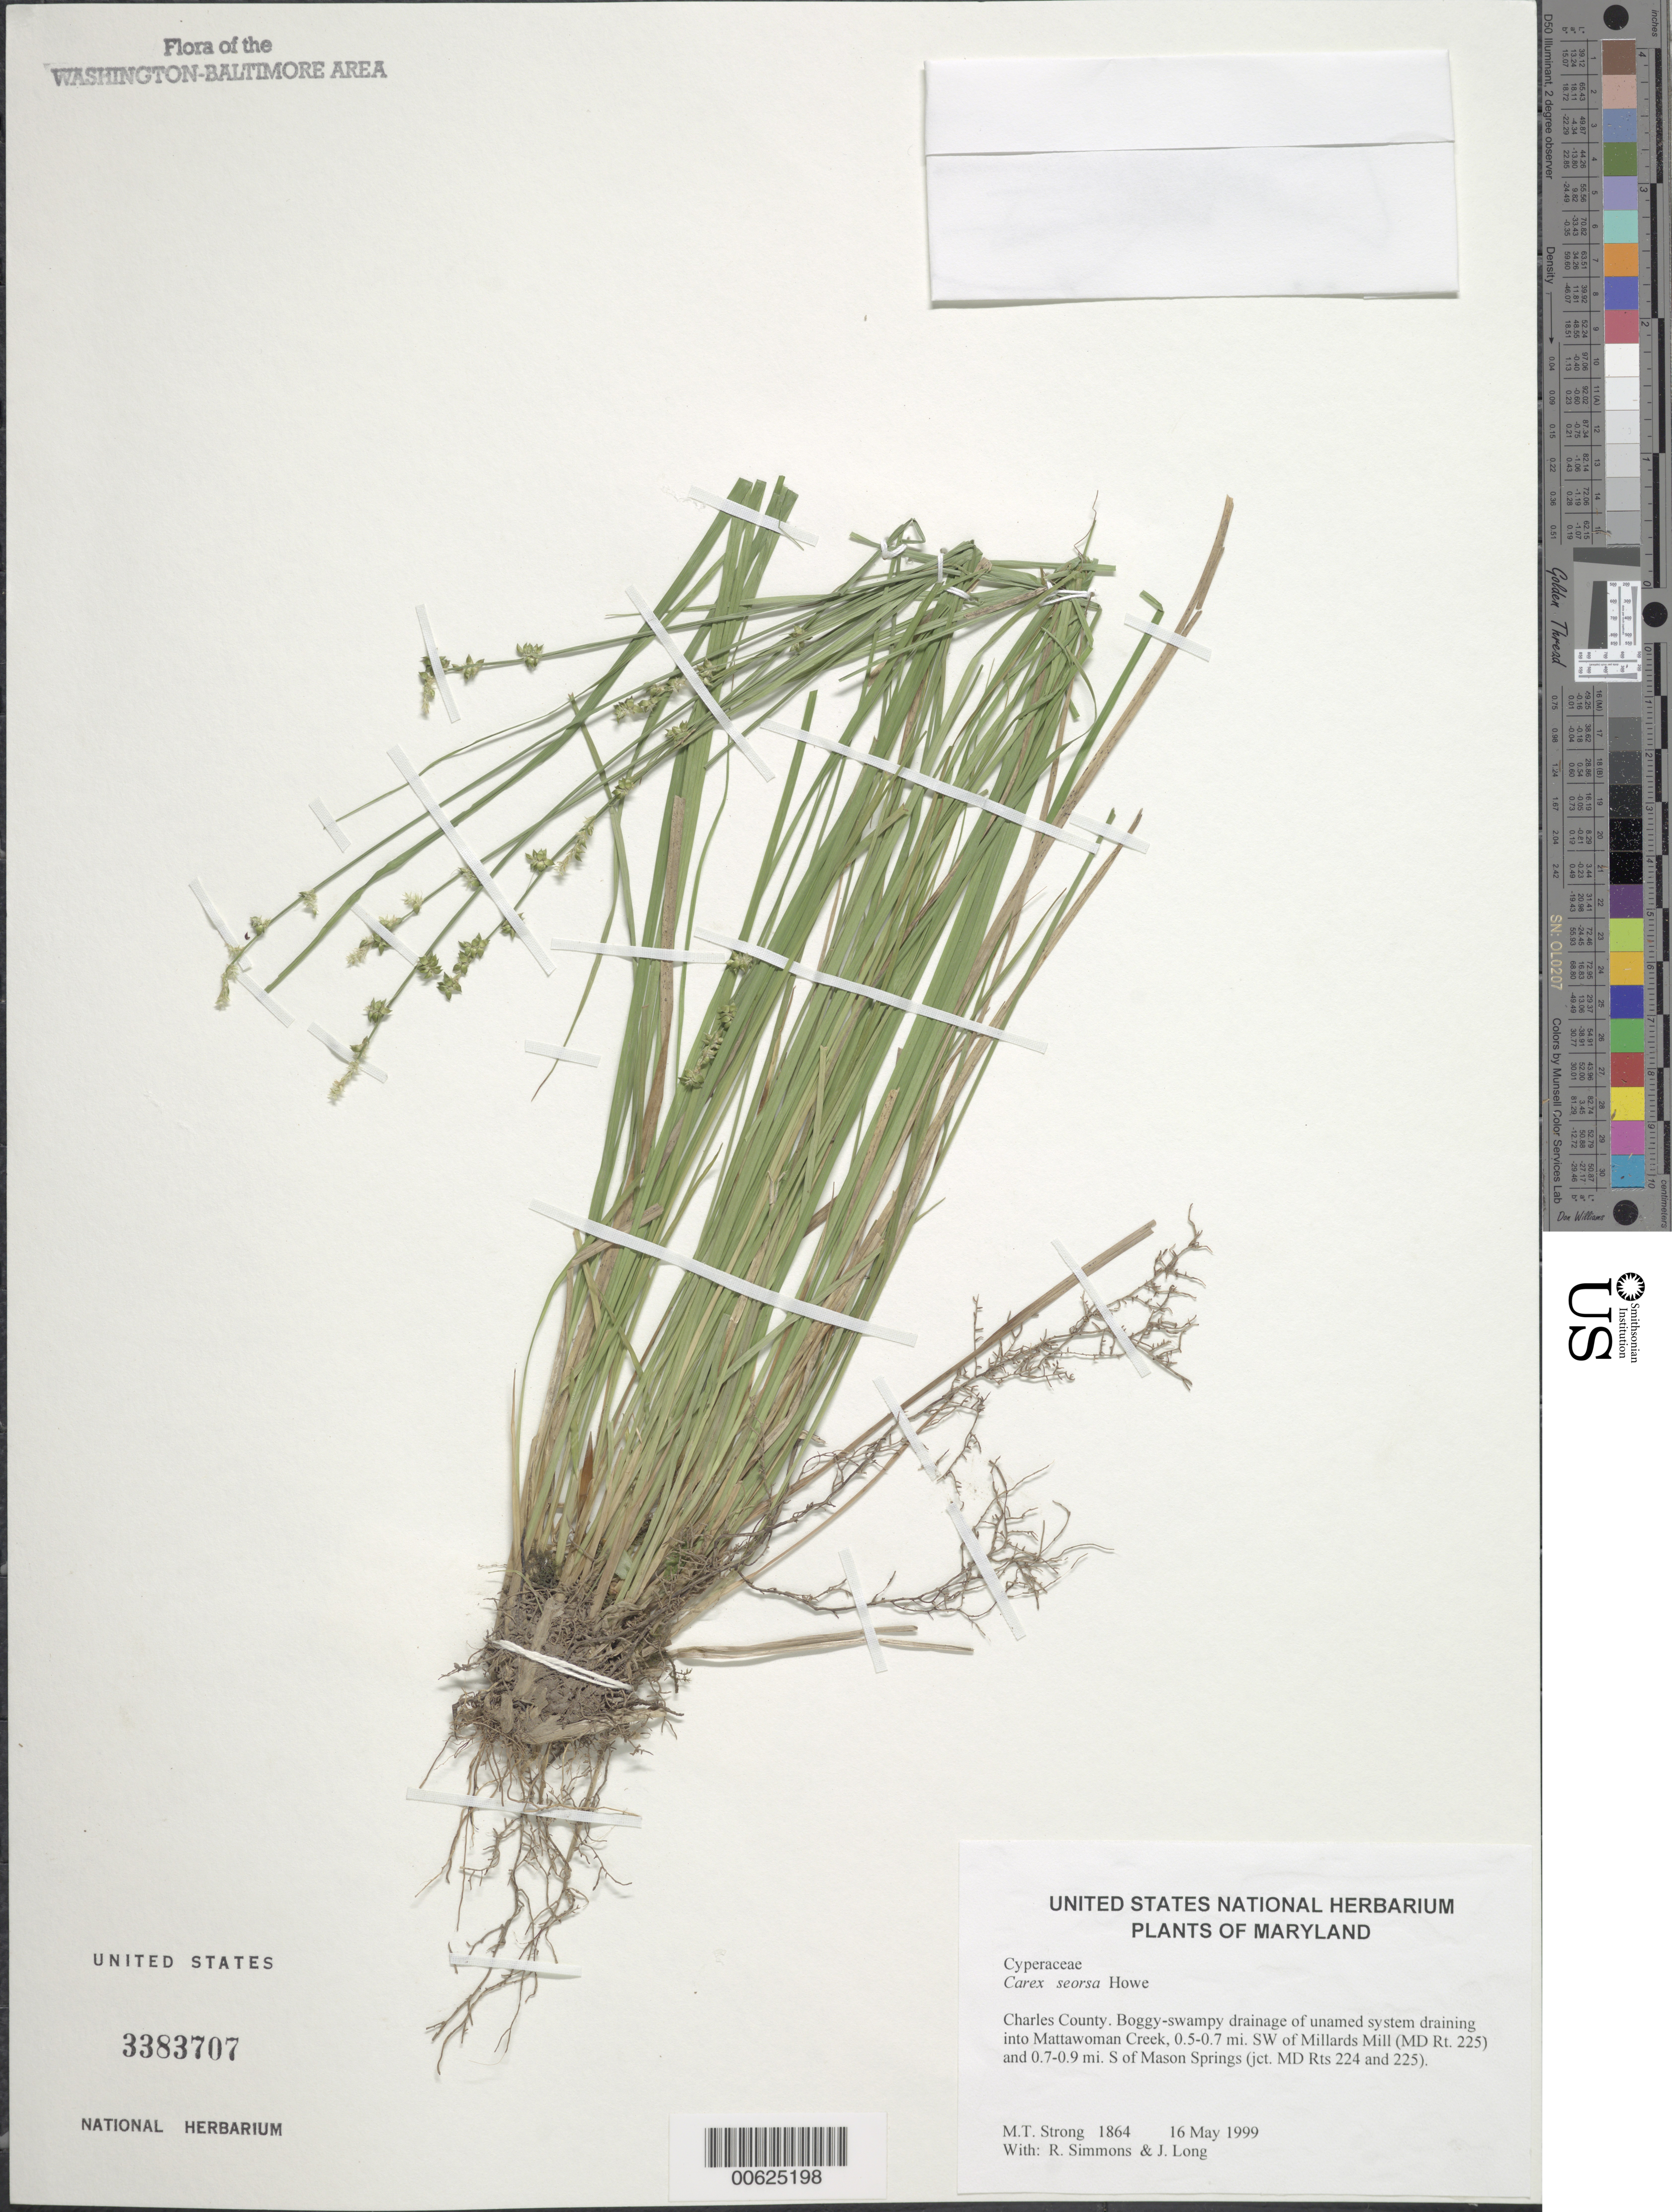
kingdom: Plantae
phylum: Tracheophyta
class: Liliopsida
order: Poales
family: Cyperaceae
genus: Carex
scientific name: Carex seorsa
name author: Howe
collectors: M. T. Strong, R. Simmons & J. Long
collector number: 1864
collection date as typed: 16 May 1999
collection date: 1999-05-16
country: United States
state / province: Maryland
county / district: Charles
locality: Boggy-swampy drainage of unamed system draining into Mattawoman Creek, 0.5-0.7 mi. SW of Millards Mill (MD Rt. 225) and 0.7-0.9 mi. S of Mason Springs (jct. MD Rts 224 and 225).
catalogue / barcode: US 3383707